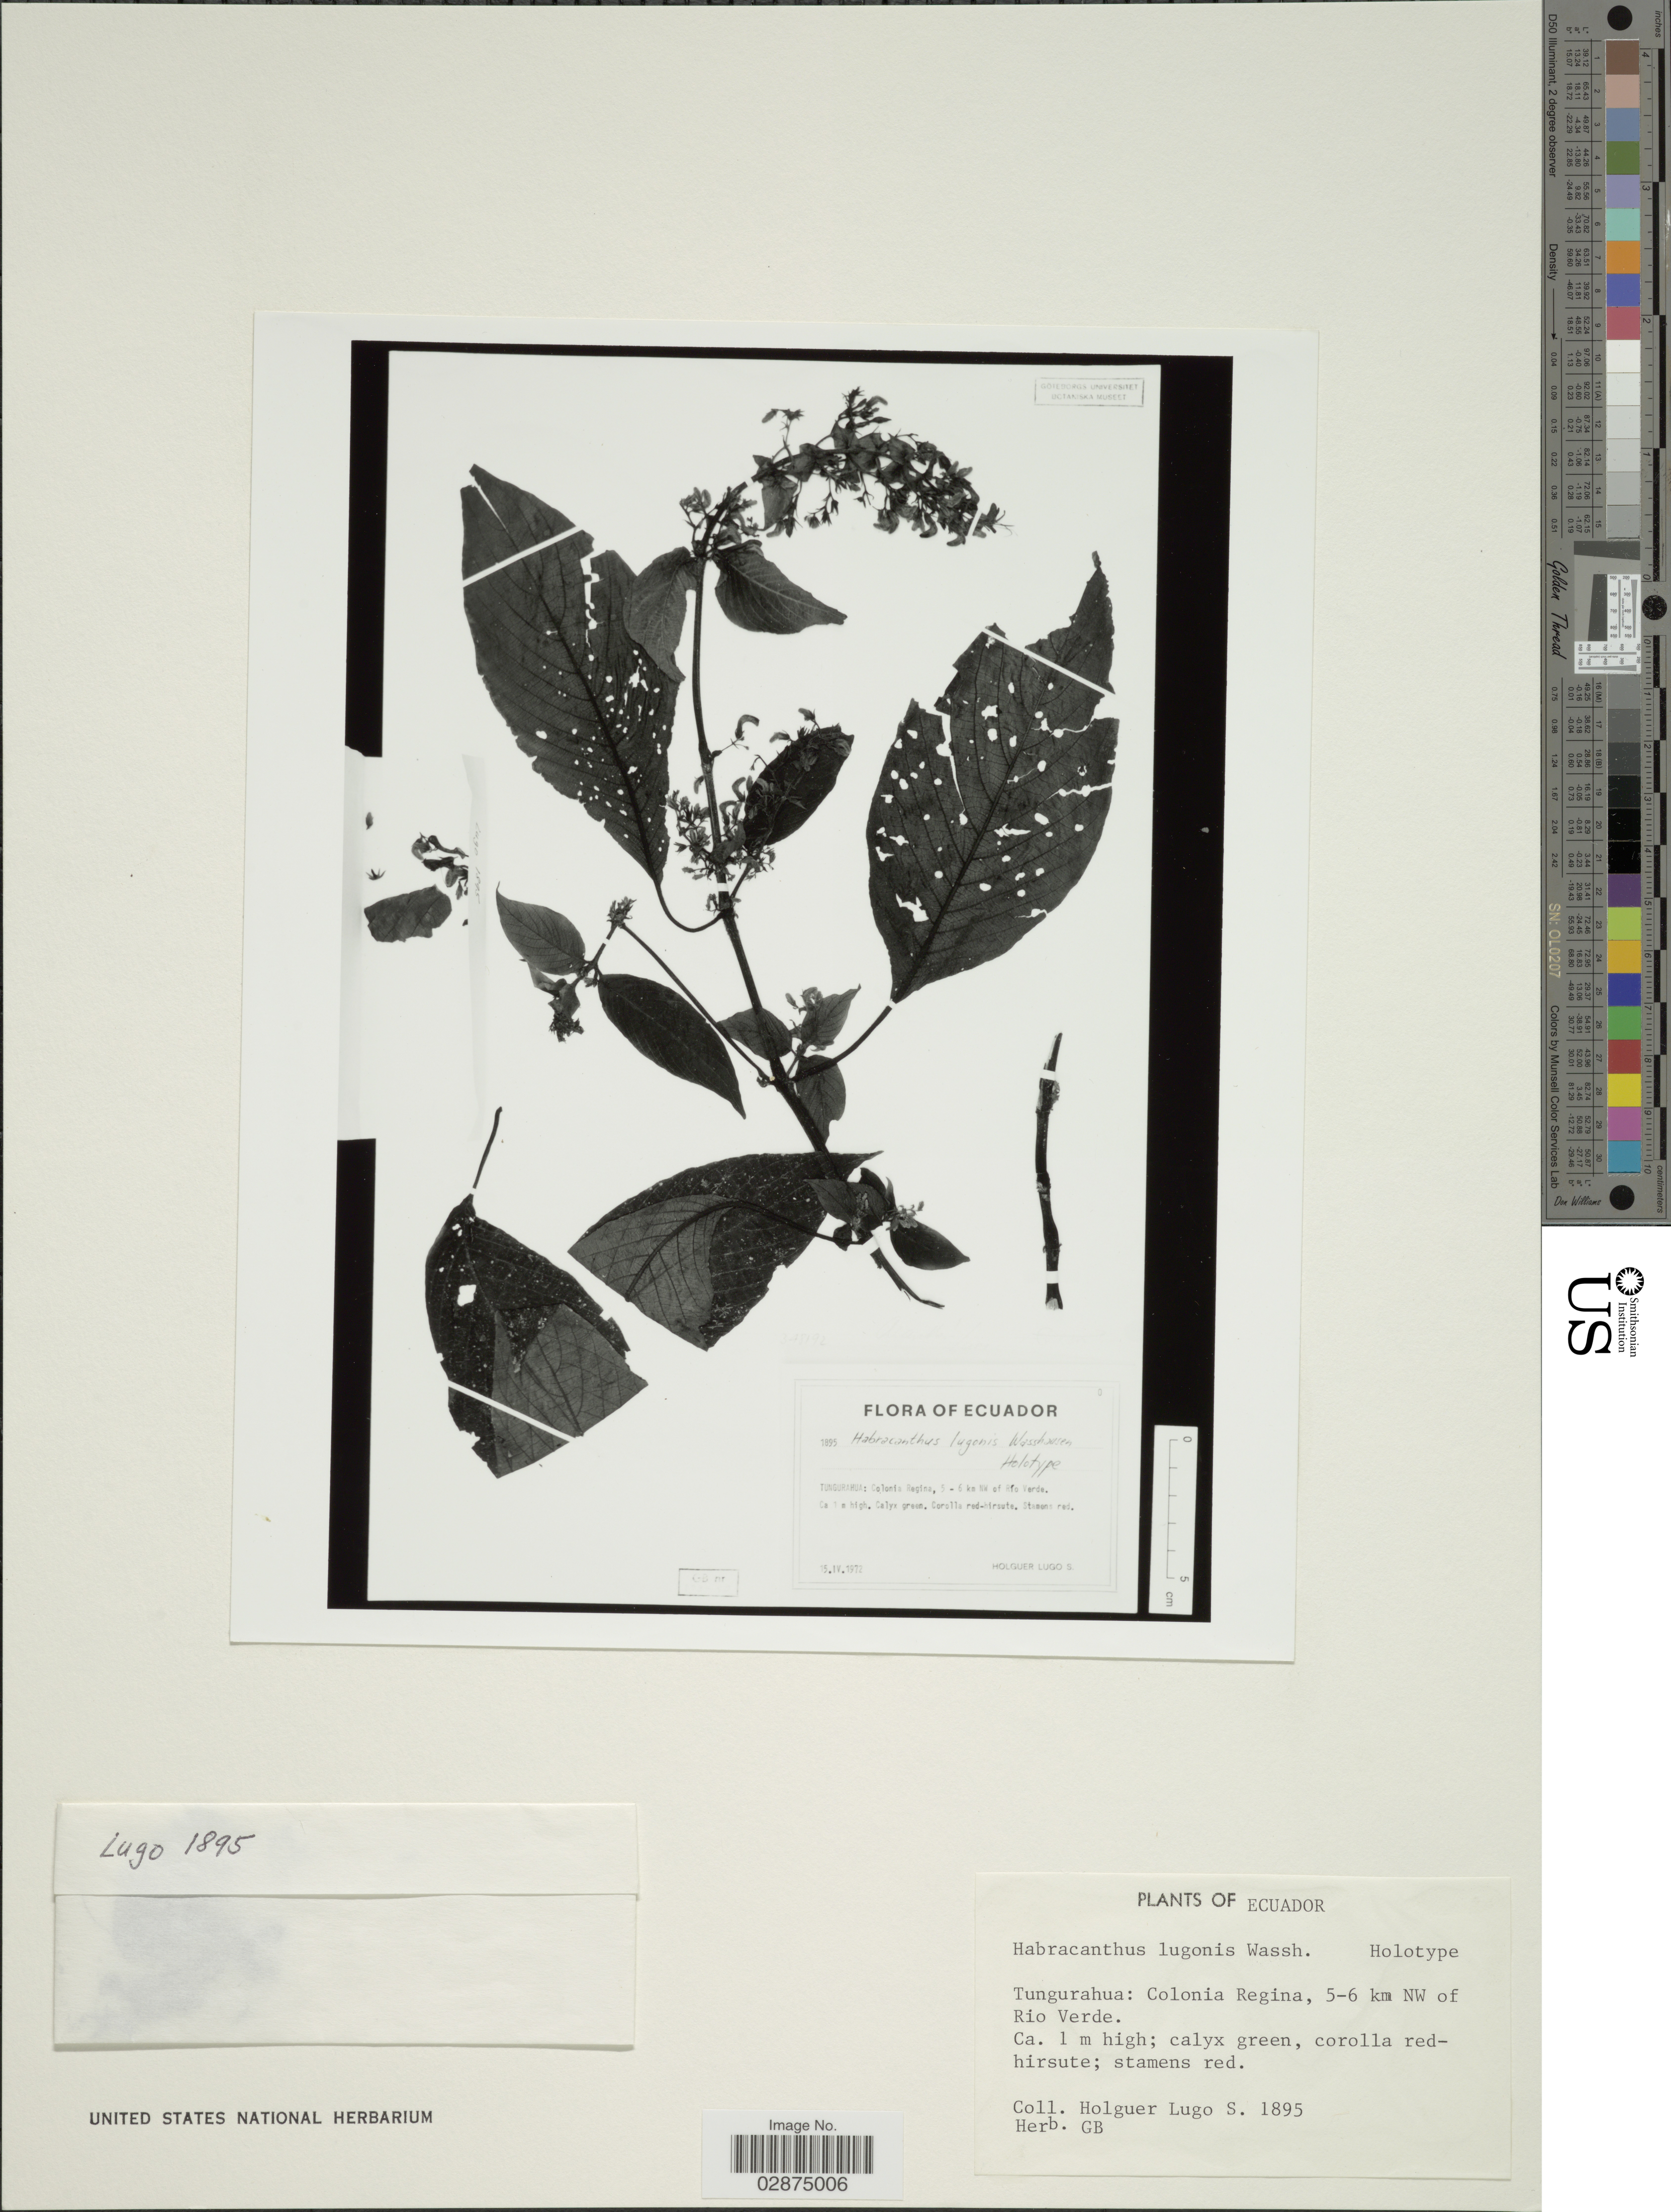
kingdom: Plantae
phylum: Tracheophyta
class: Magnoliopsida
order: Lamiales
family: Acanthaceae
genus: Habracanthus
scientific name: Habracanthus lugonis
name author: Wassh.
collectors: H. Lugo S.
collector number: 1895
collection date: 1972-04-15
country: Ecuador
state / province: Tungurahua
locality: Colonia Regina, 5-6 km NW of Río Verde.